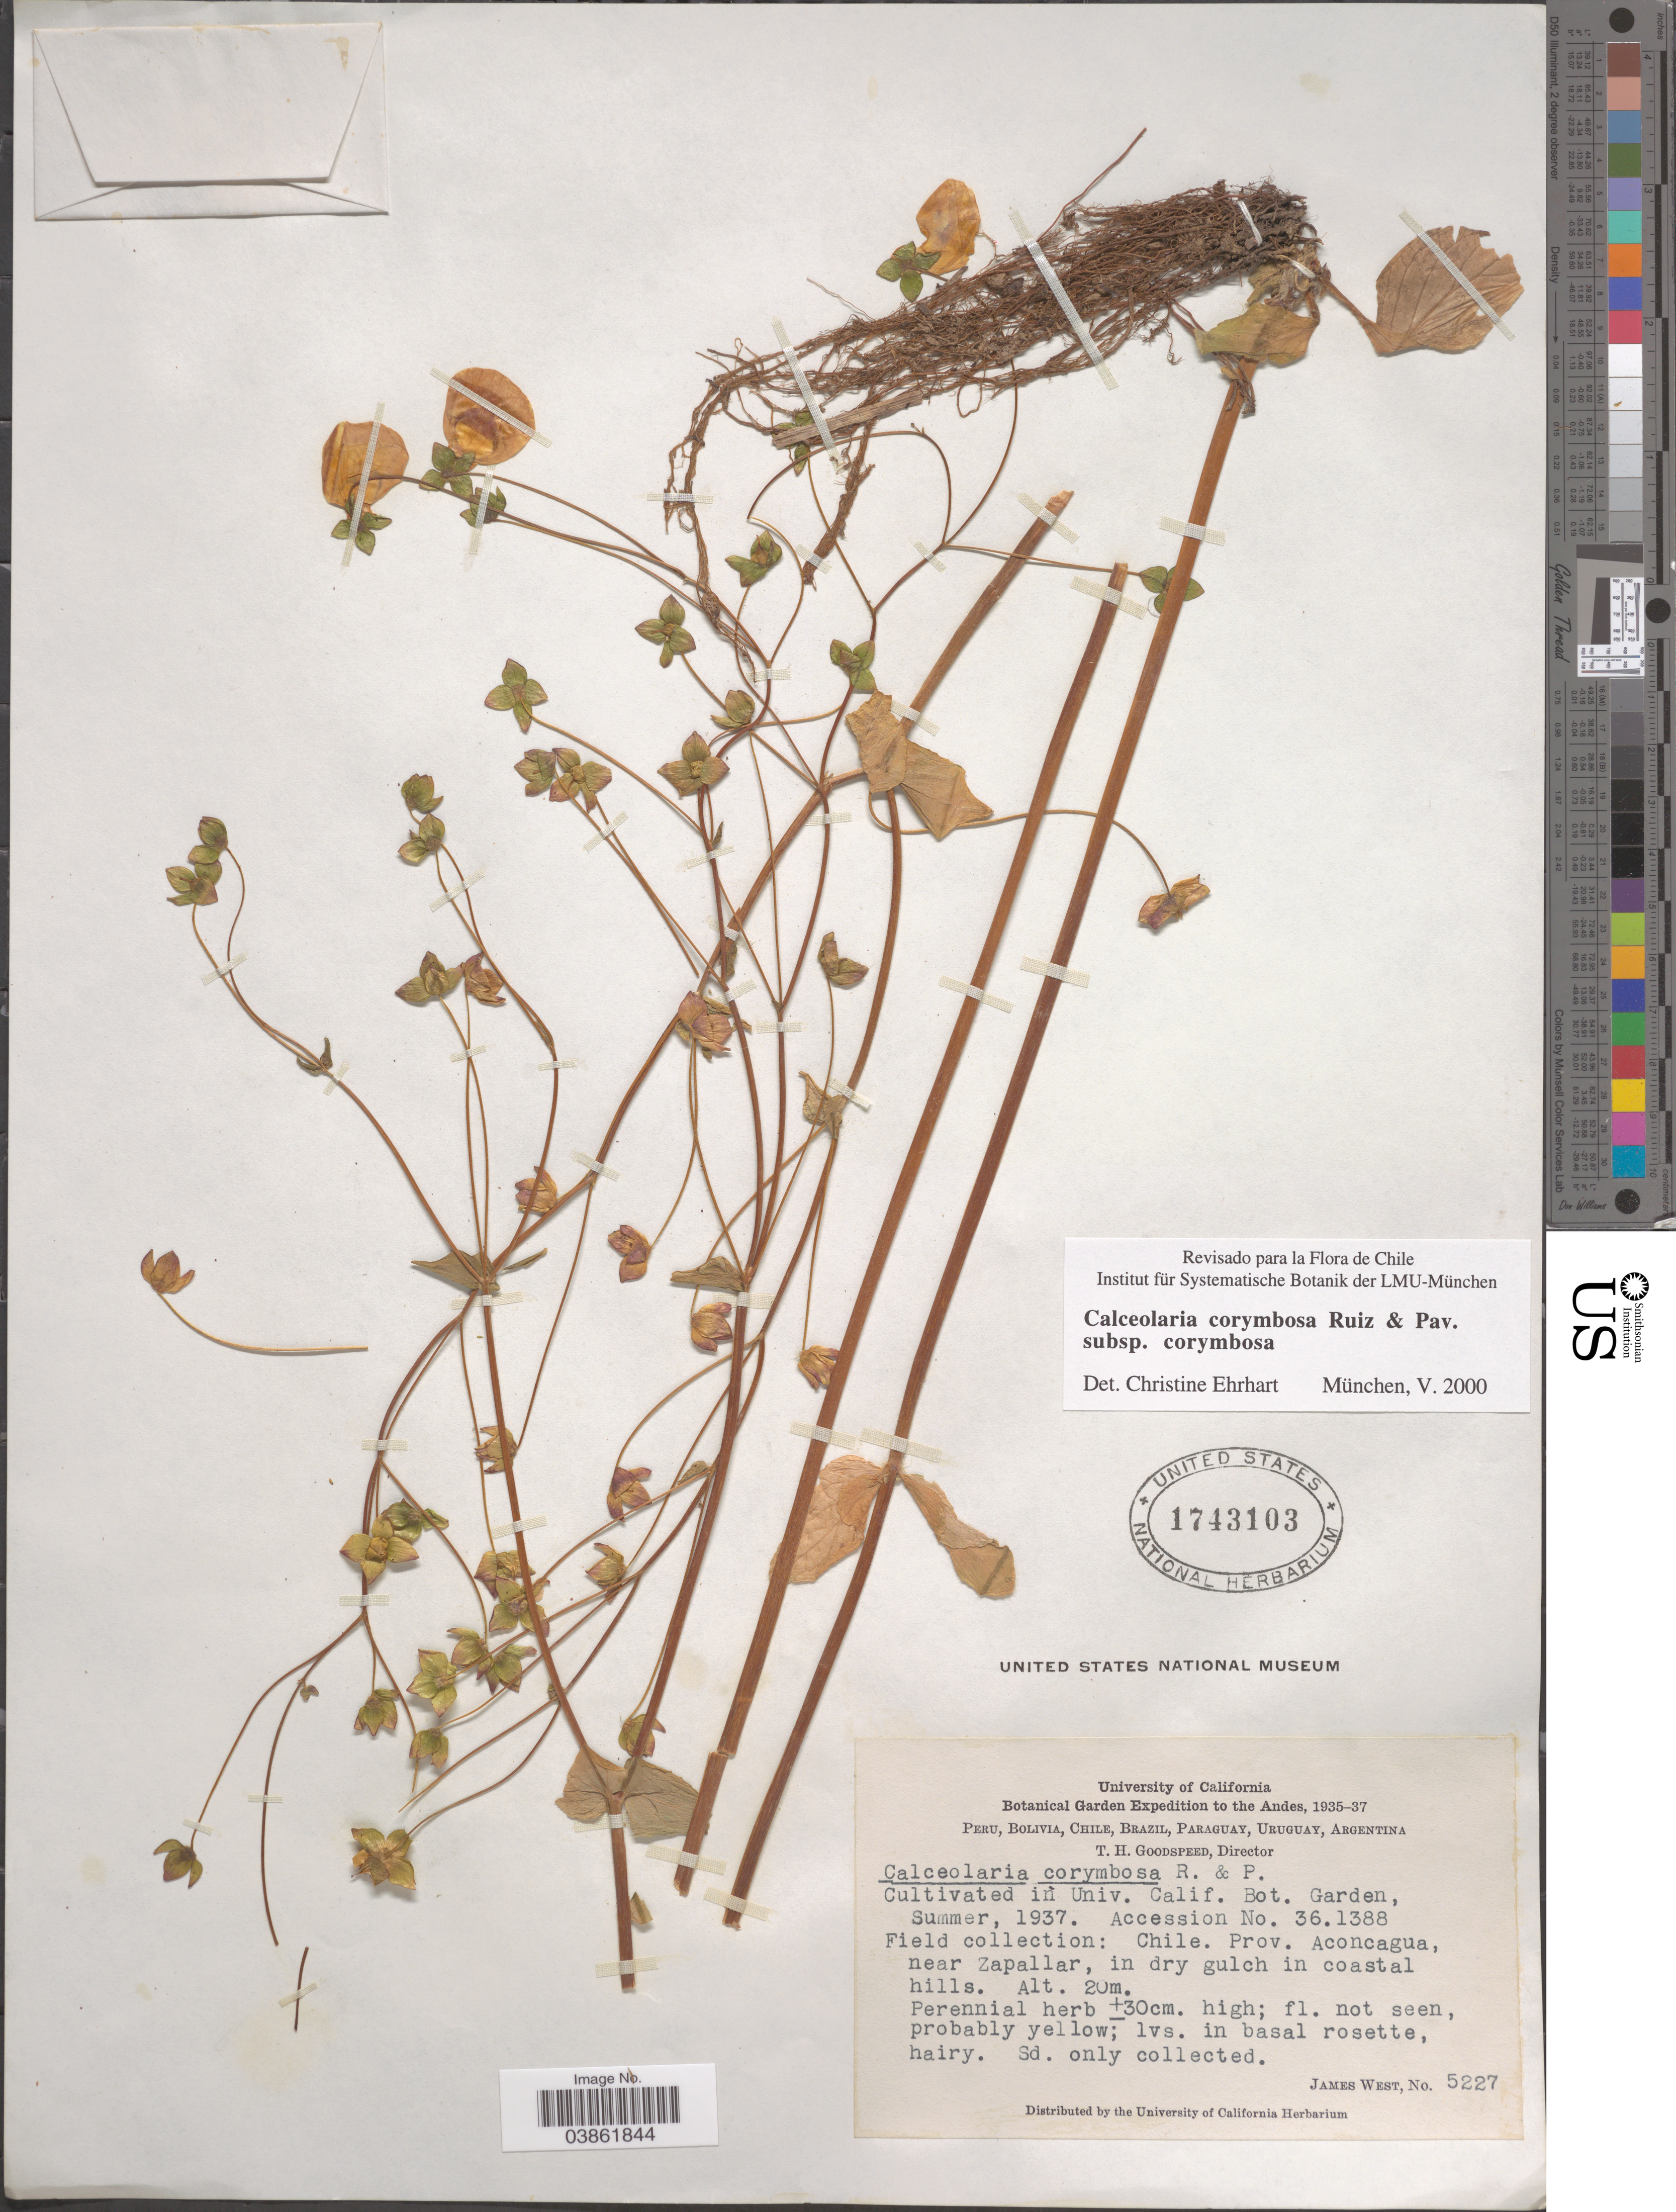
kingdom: Plantae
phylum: Tracheophyta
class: Magnoliopsida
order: Lamiales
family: Calceolariaceae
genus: Calceolaria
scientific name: Calceolaria corymbosa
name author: Ruiz & Pav.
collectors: J. West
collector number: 5227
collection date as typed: Summer, 1937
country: United States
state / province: California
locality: Cultivated in Univ. Calif. Bot. Garden.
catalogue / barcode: US 1743103